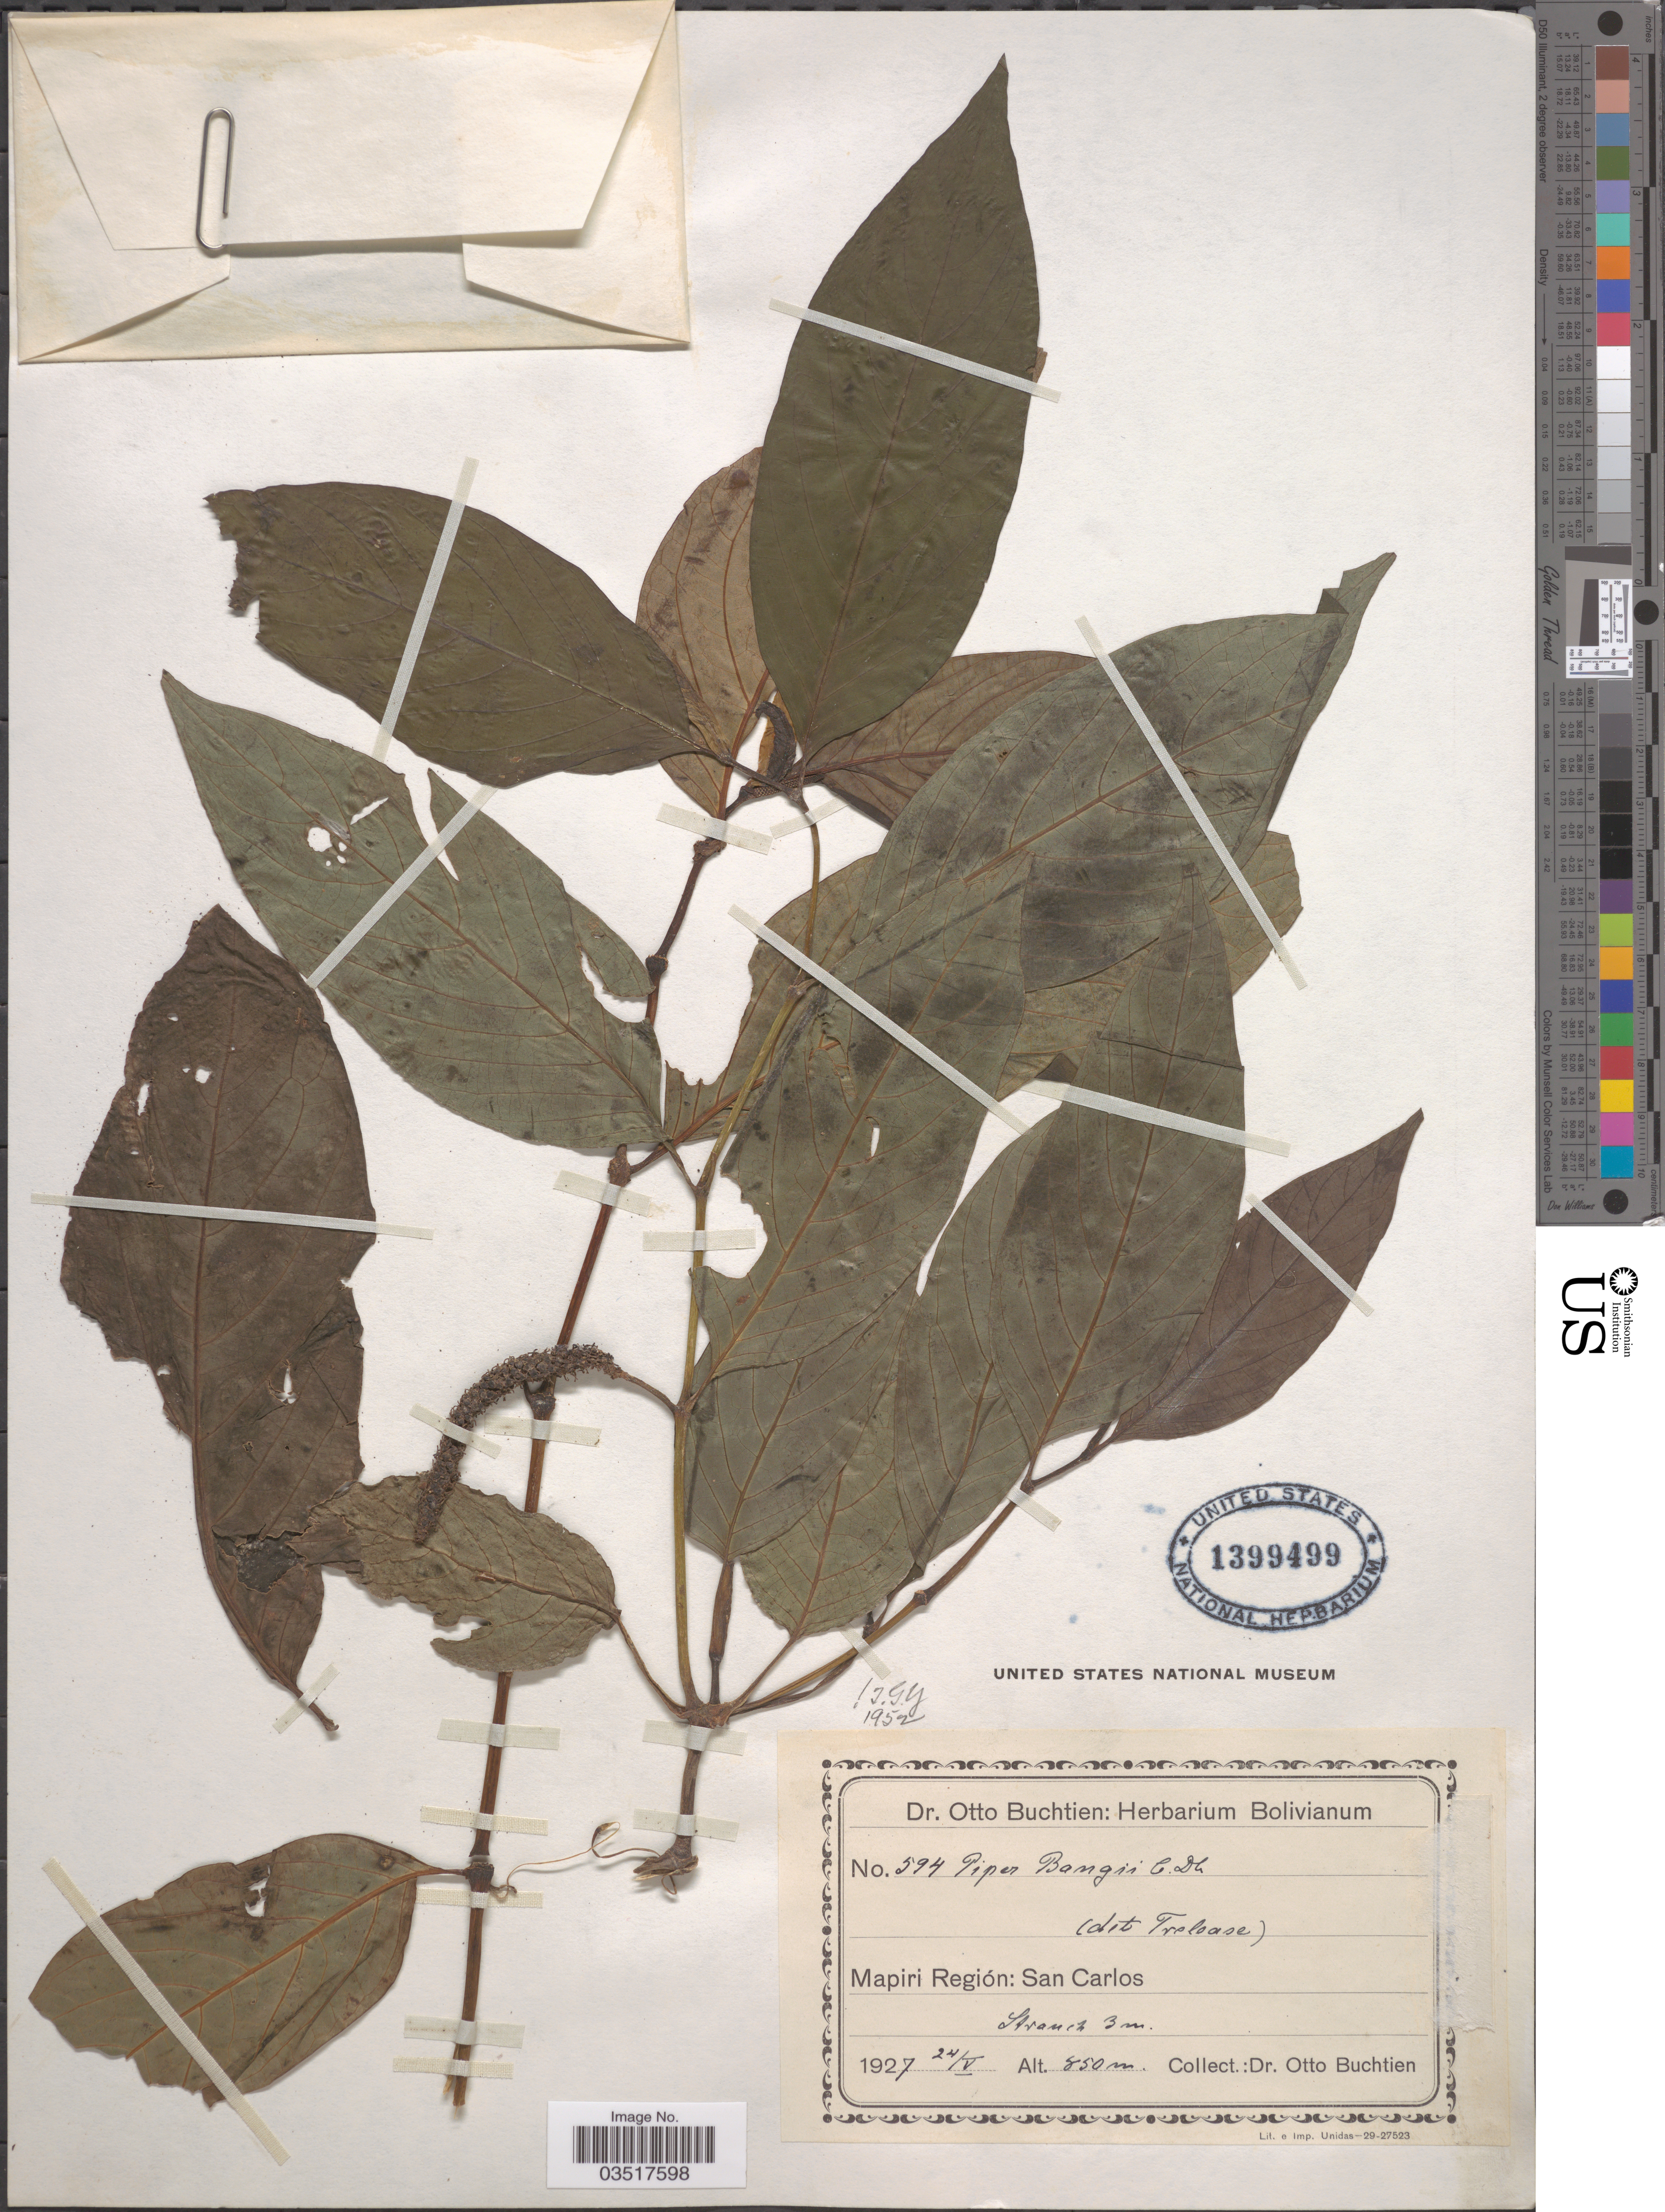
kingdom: Plantae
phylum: Tracheophyta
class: Magnoliopsida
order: Piperales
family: Piperaceae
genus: Piper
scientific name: Piper bangii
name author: C. DC.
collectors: O. Buchtien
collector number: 594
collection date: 1927-05-24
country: Bolivia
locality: Mapiri Región: San Carlos.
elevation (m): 850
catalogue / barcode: US 1399499